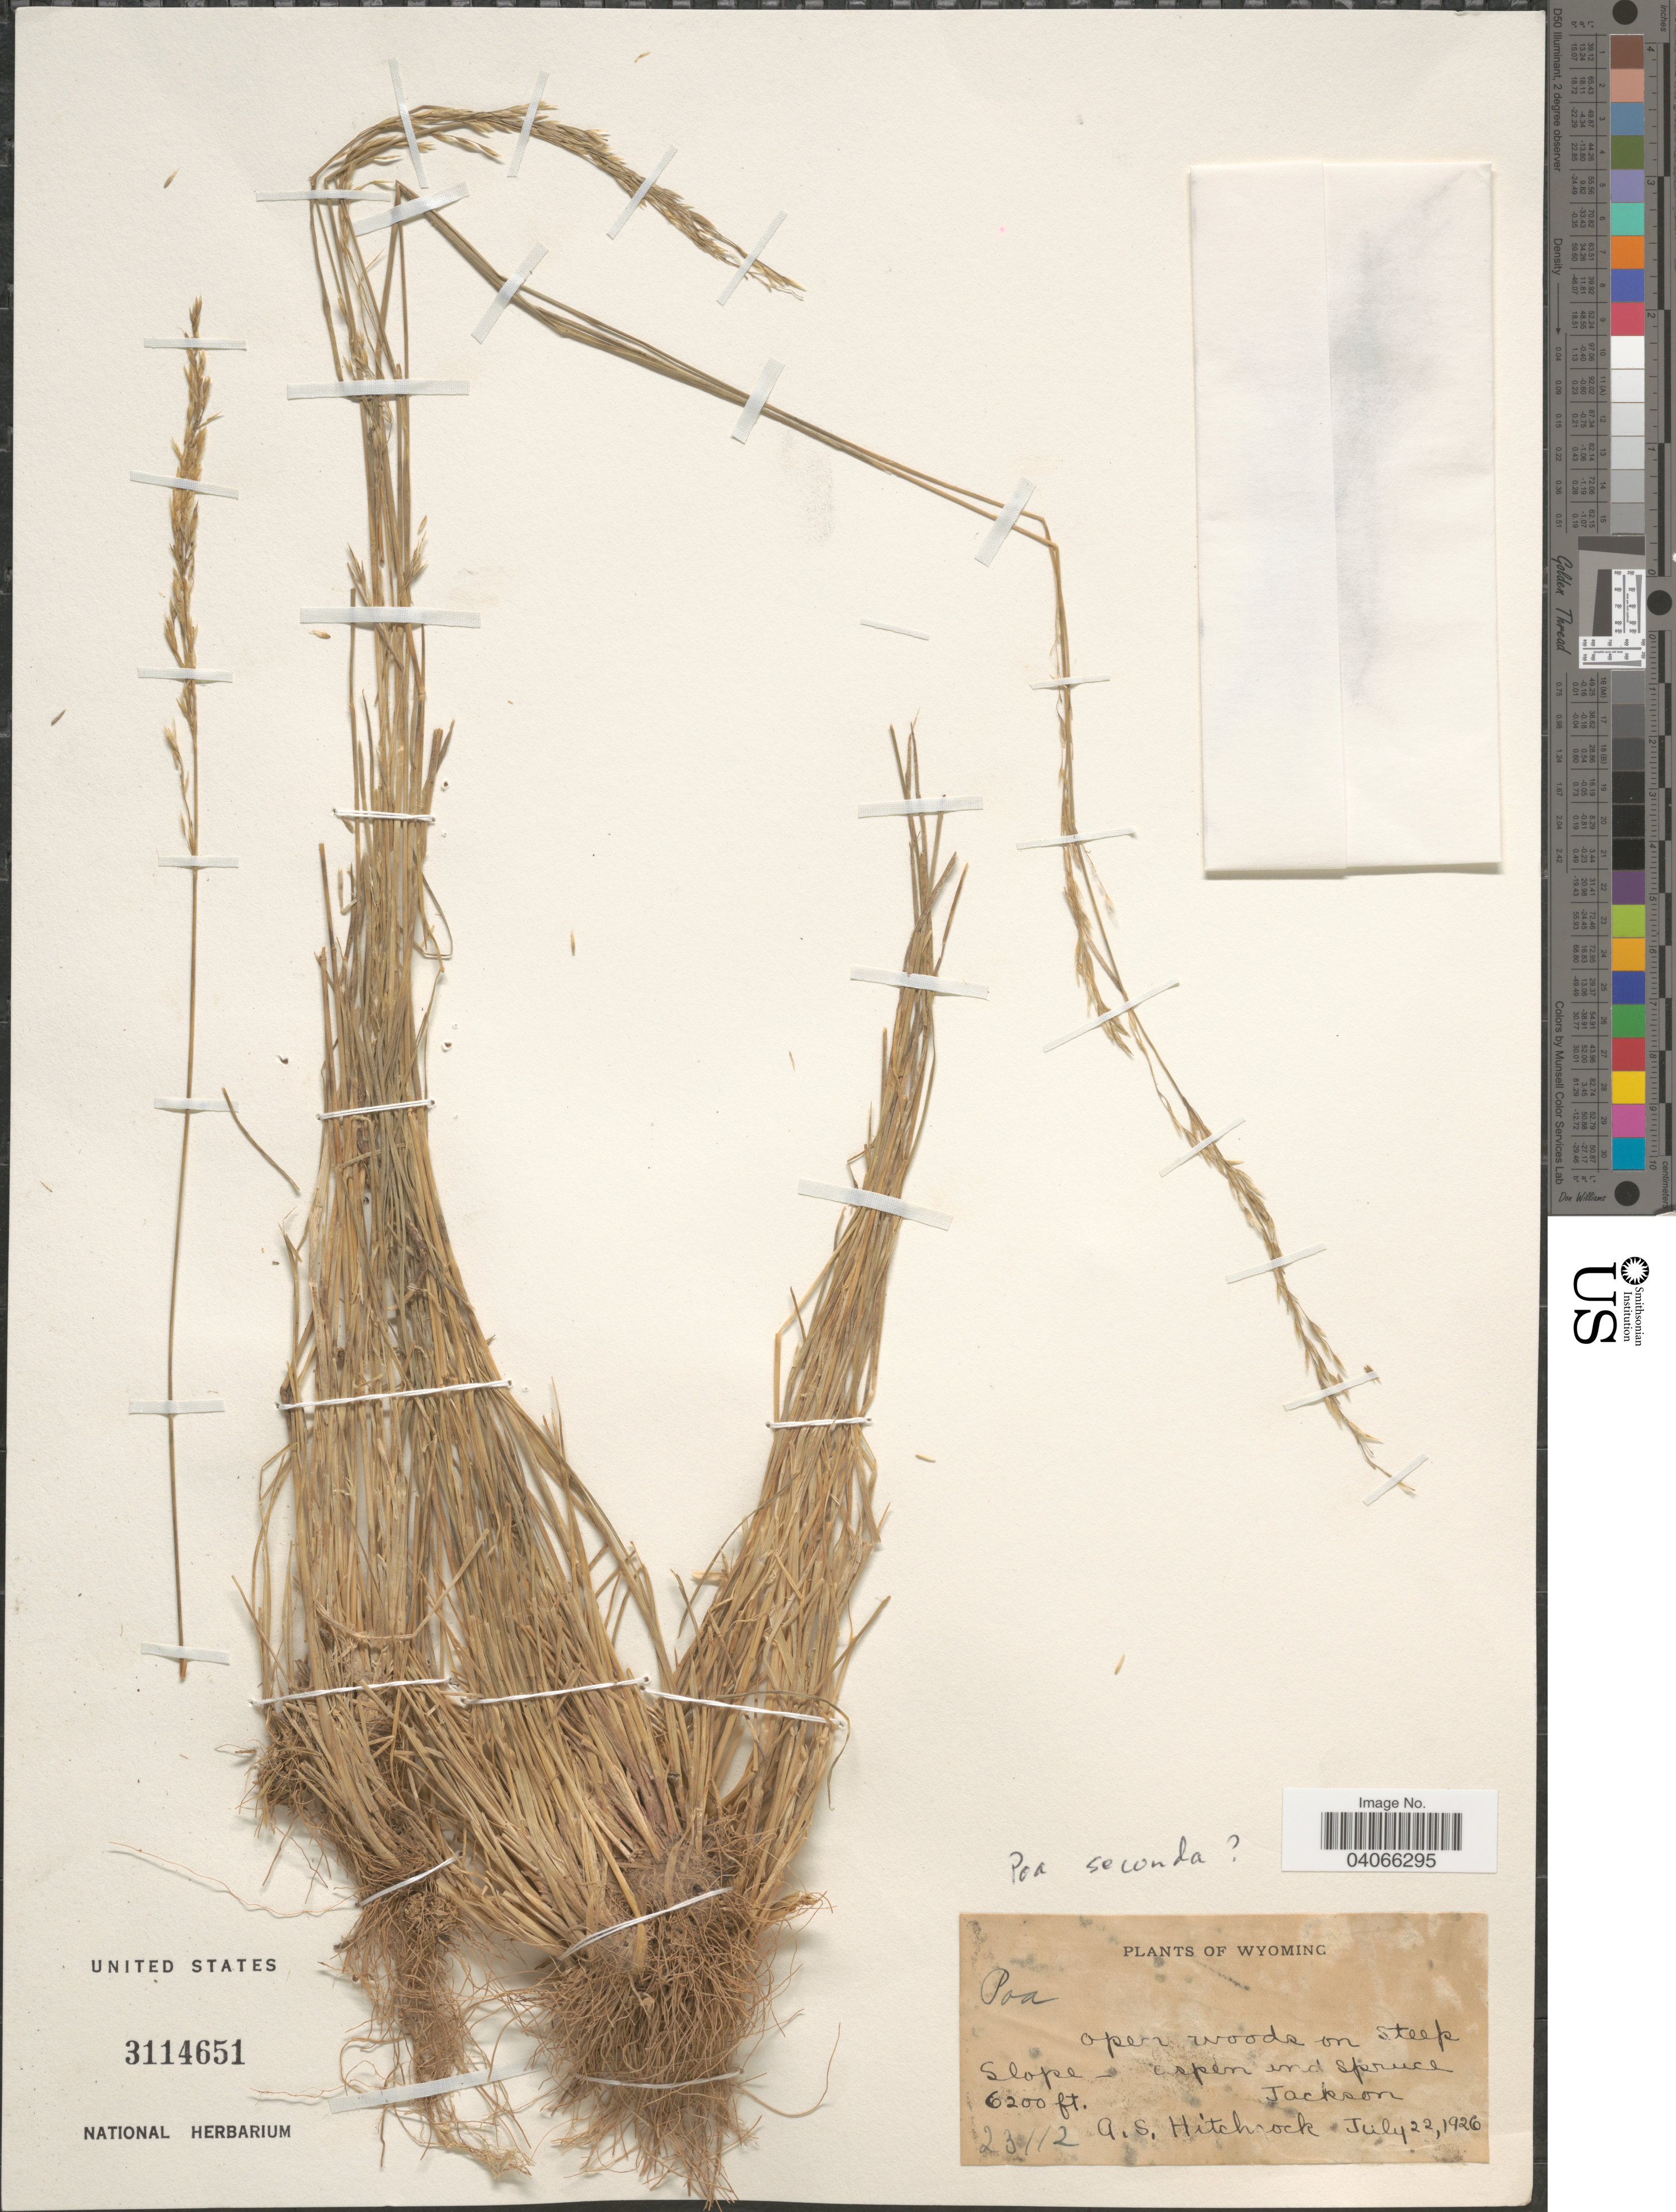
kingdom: Plantae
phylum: Tracheophyta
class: Liliopsida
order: Poales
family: Poaceae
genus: Poa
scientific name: Poa secunda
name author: J. Presl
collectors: A. S. Hitchcock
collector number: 23112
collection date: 1926-07-22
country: United States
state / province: Wyoming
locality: Open woods on steep slope aspen and spruce. Jackson.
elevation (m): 1890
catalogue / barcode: US 3114651